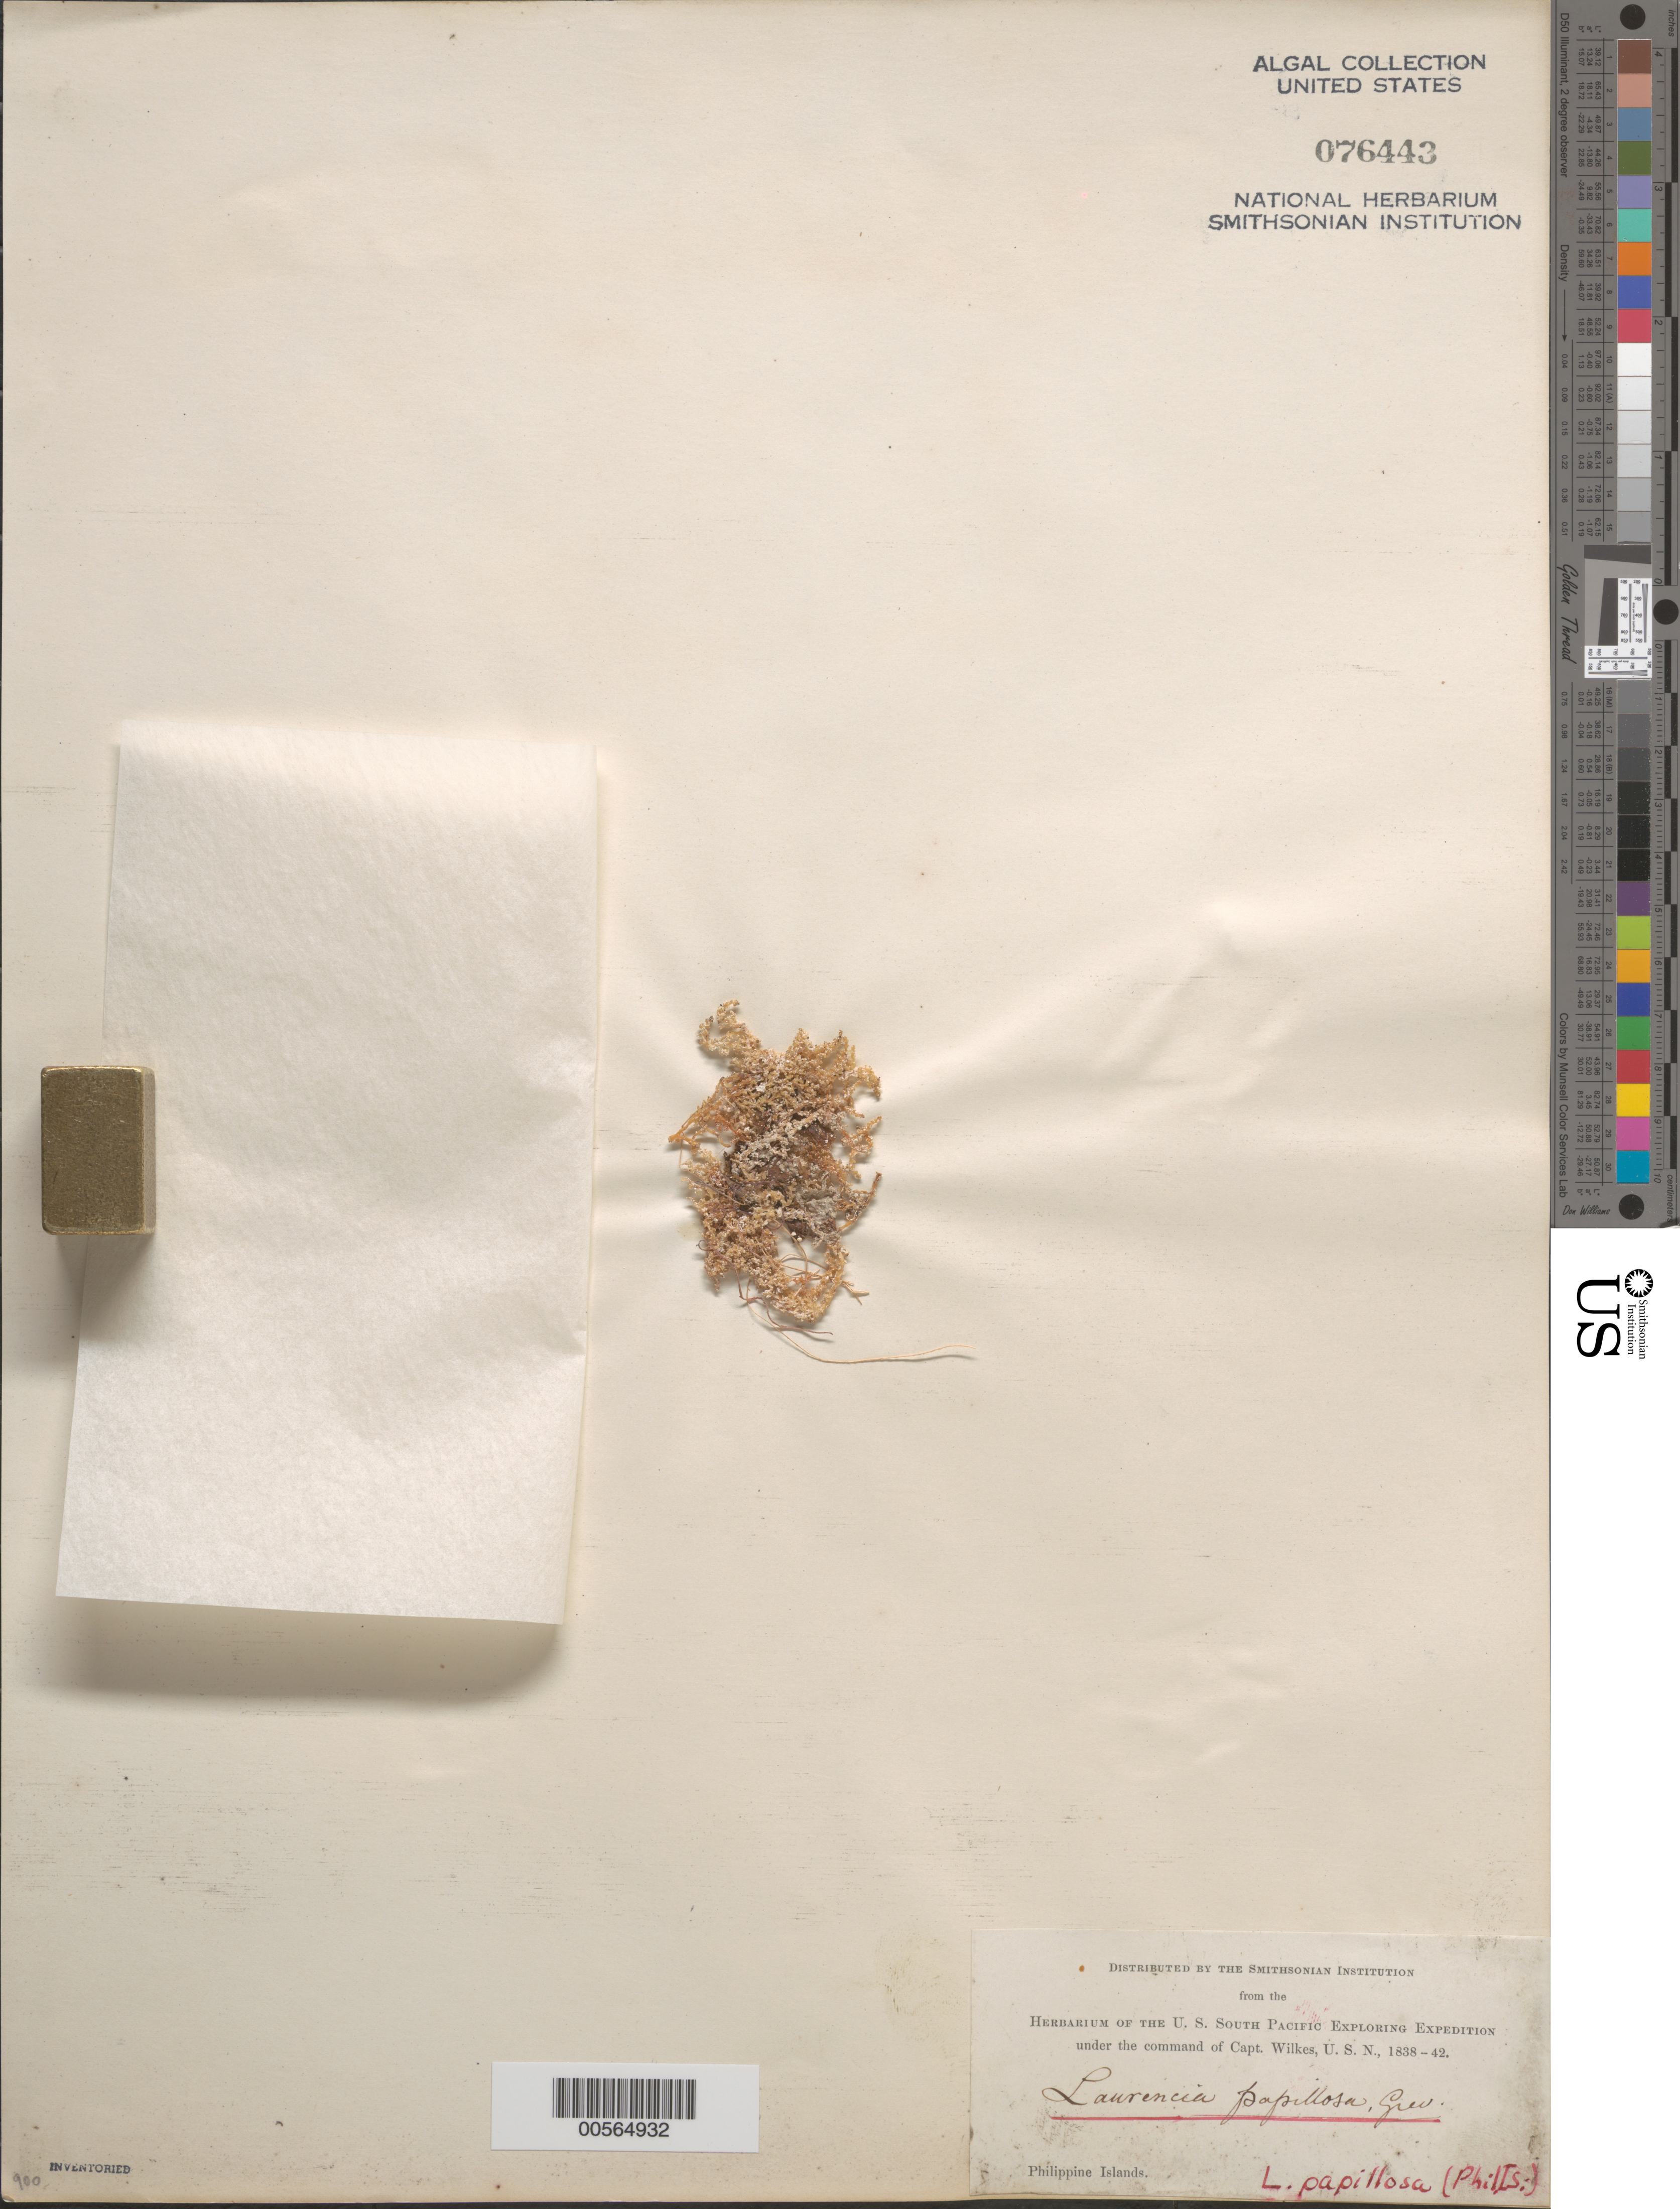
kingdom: Plantae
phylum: Rhodophyta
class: Florideophyceae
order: Ceramiales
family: Rhodomelaceae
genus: Palisada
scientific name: Palisada perforata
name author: (Bory) K.W. Nam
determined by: Algae name updating Project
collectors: W. D. Brackenridge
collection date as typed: Jan 1842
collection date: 1842-01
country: Philippines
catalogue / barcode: US 76443